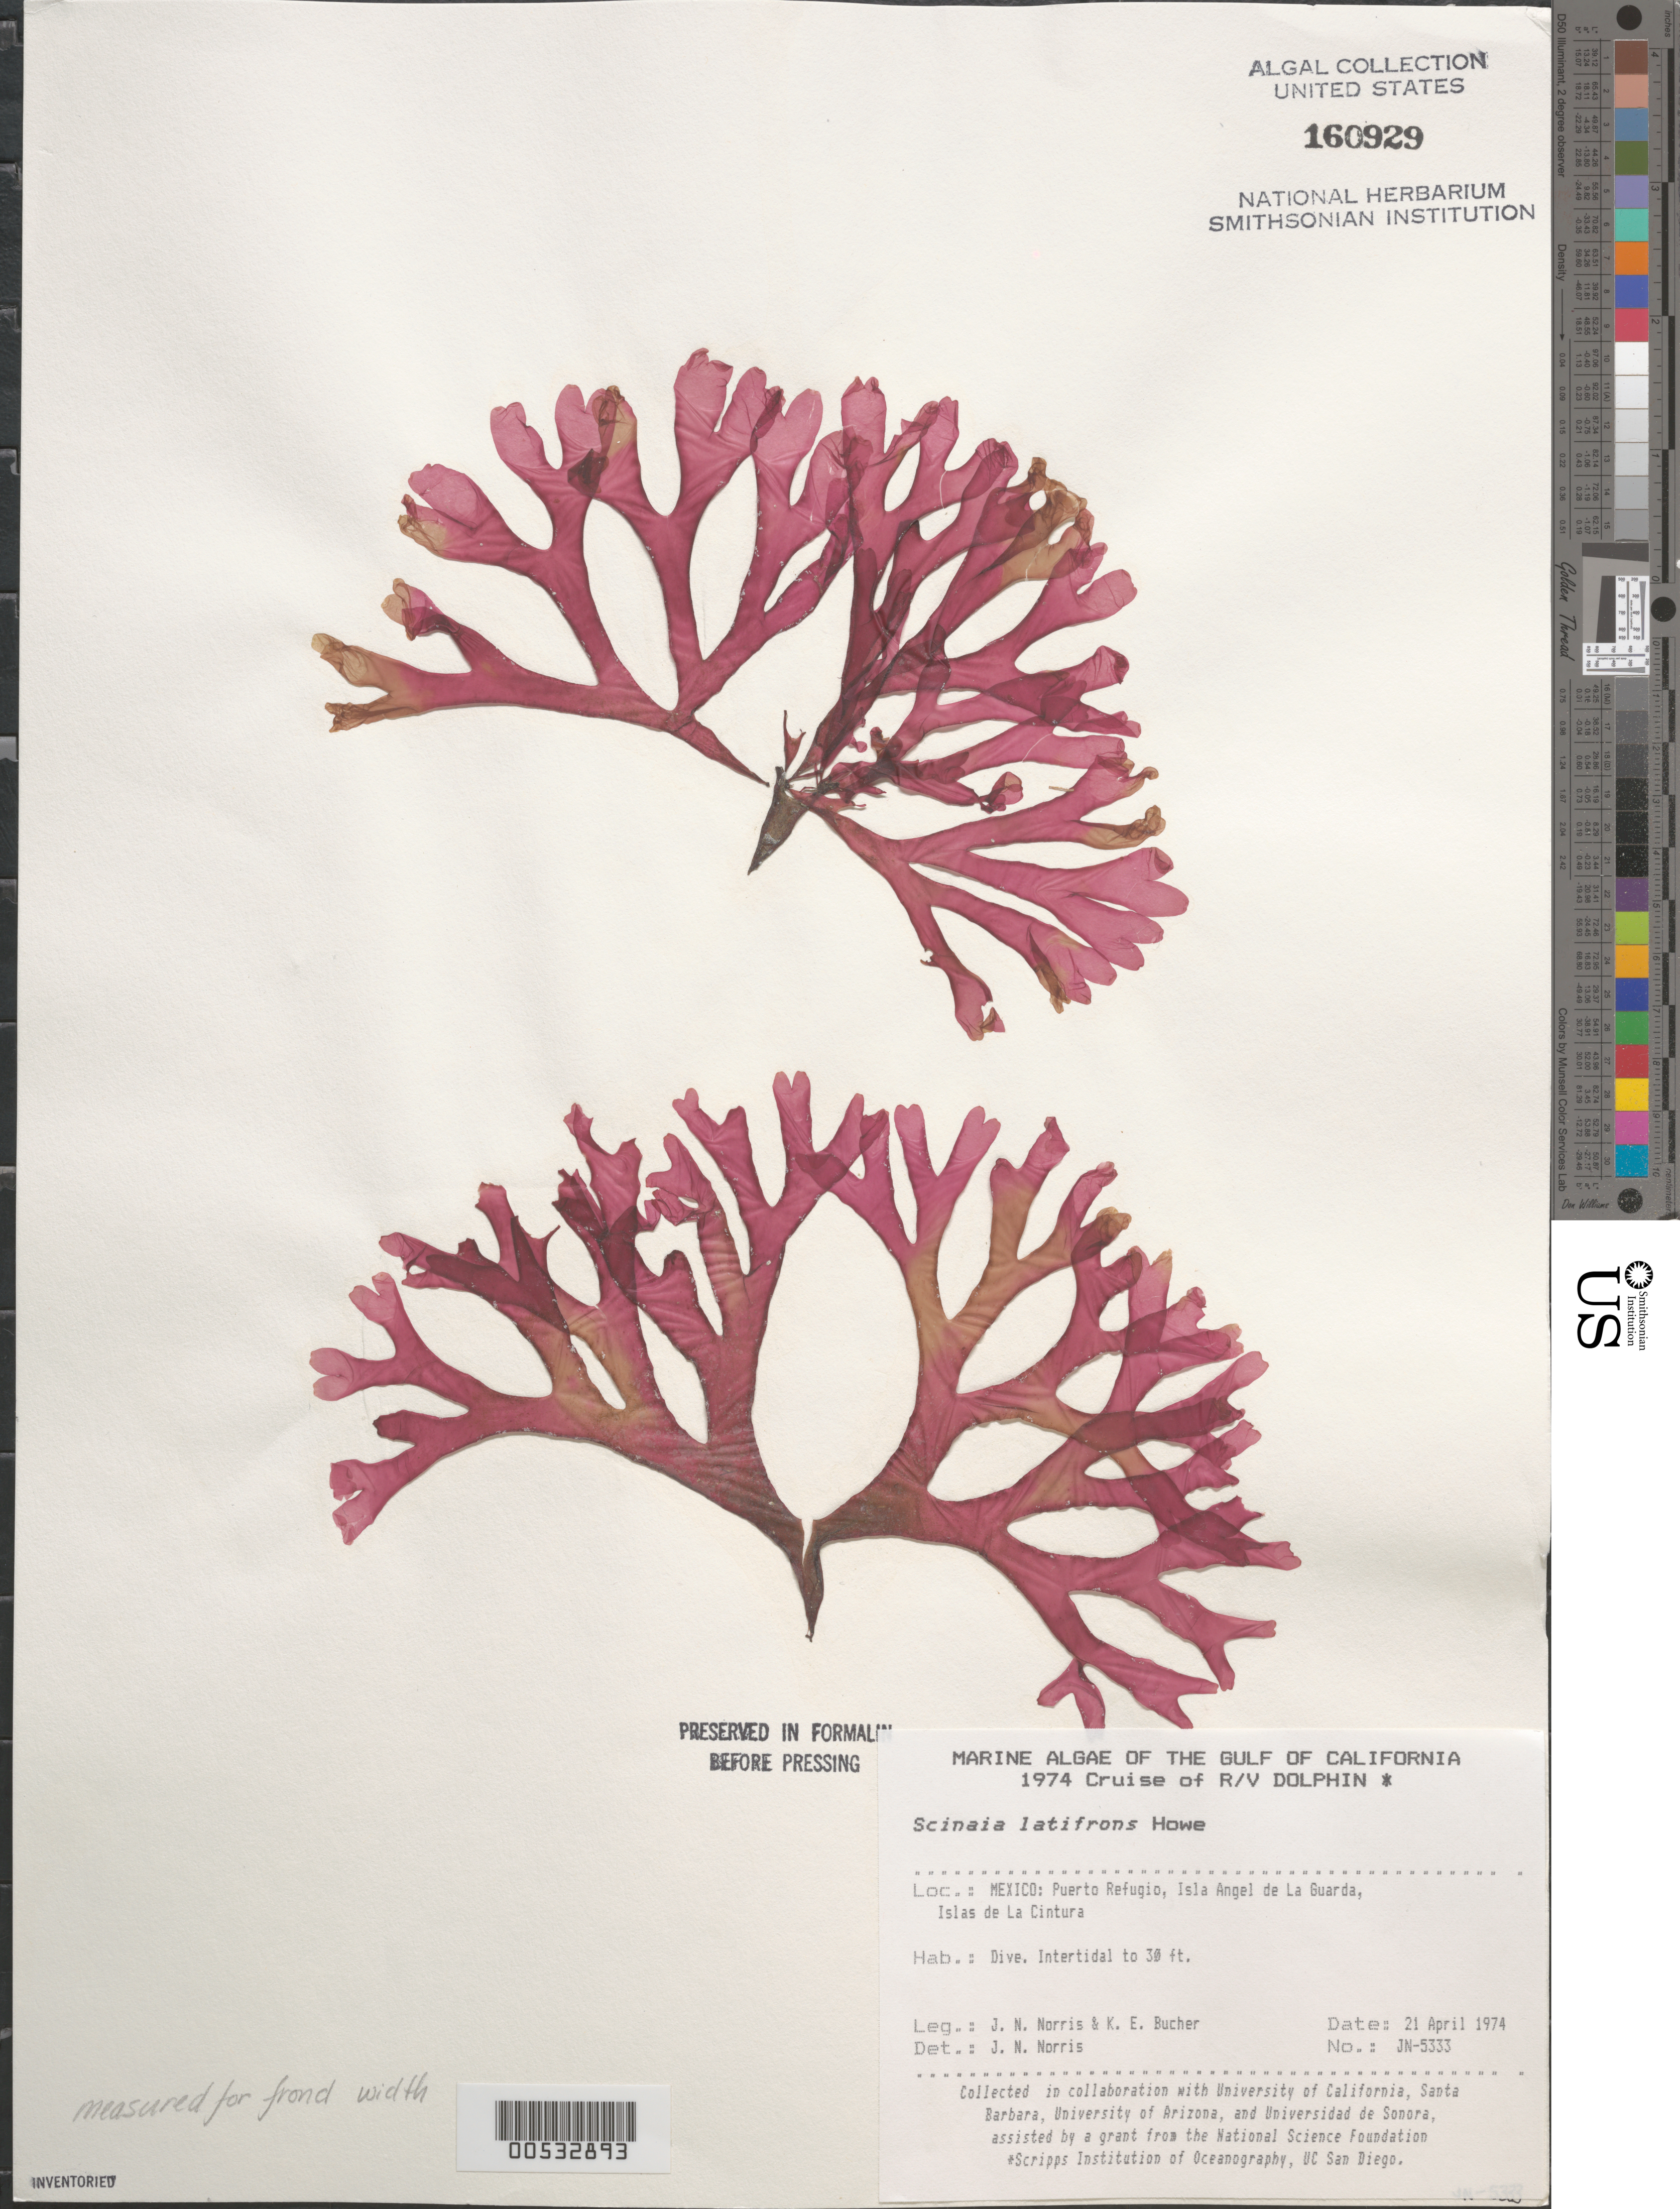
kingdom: Plantae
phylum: Rhodophyta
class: Florideophyceae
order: Nemaliales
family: Scinaiaceae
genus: Scinaia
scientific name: Scinaia latifrons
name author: M. Howe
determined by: Norris, James N.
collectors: J. N. Norris & K. E. Bucher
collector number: JN-5333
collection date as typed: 21 Apr 1974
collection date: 1974-04-21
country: Mexico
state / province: Baja California Norte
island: Isla Angel de la Guarda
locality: Puerto Refugio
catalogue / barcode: US 160929